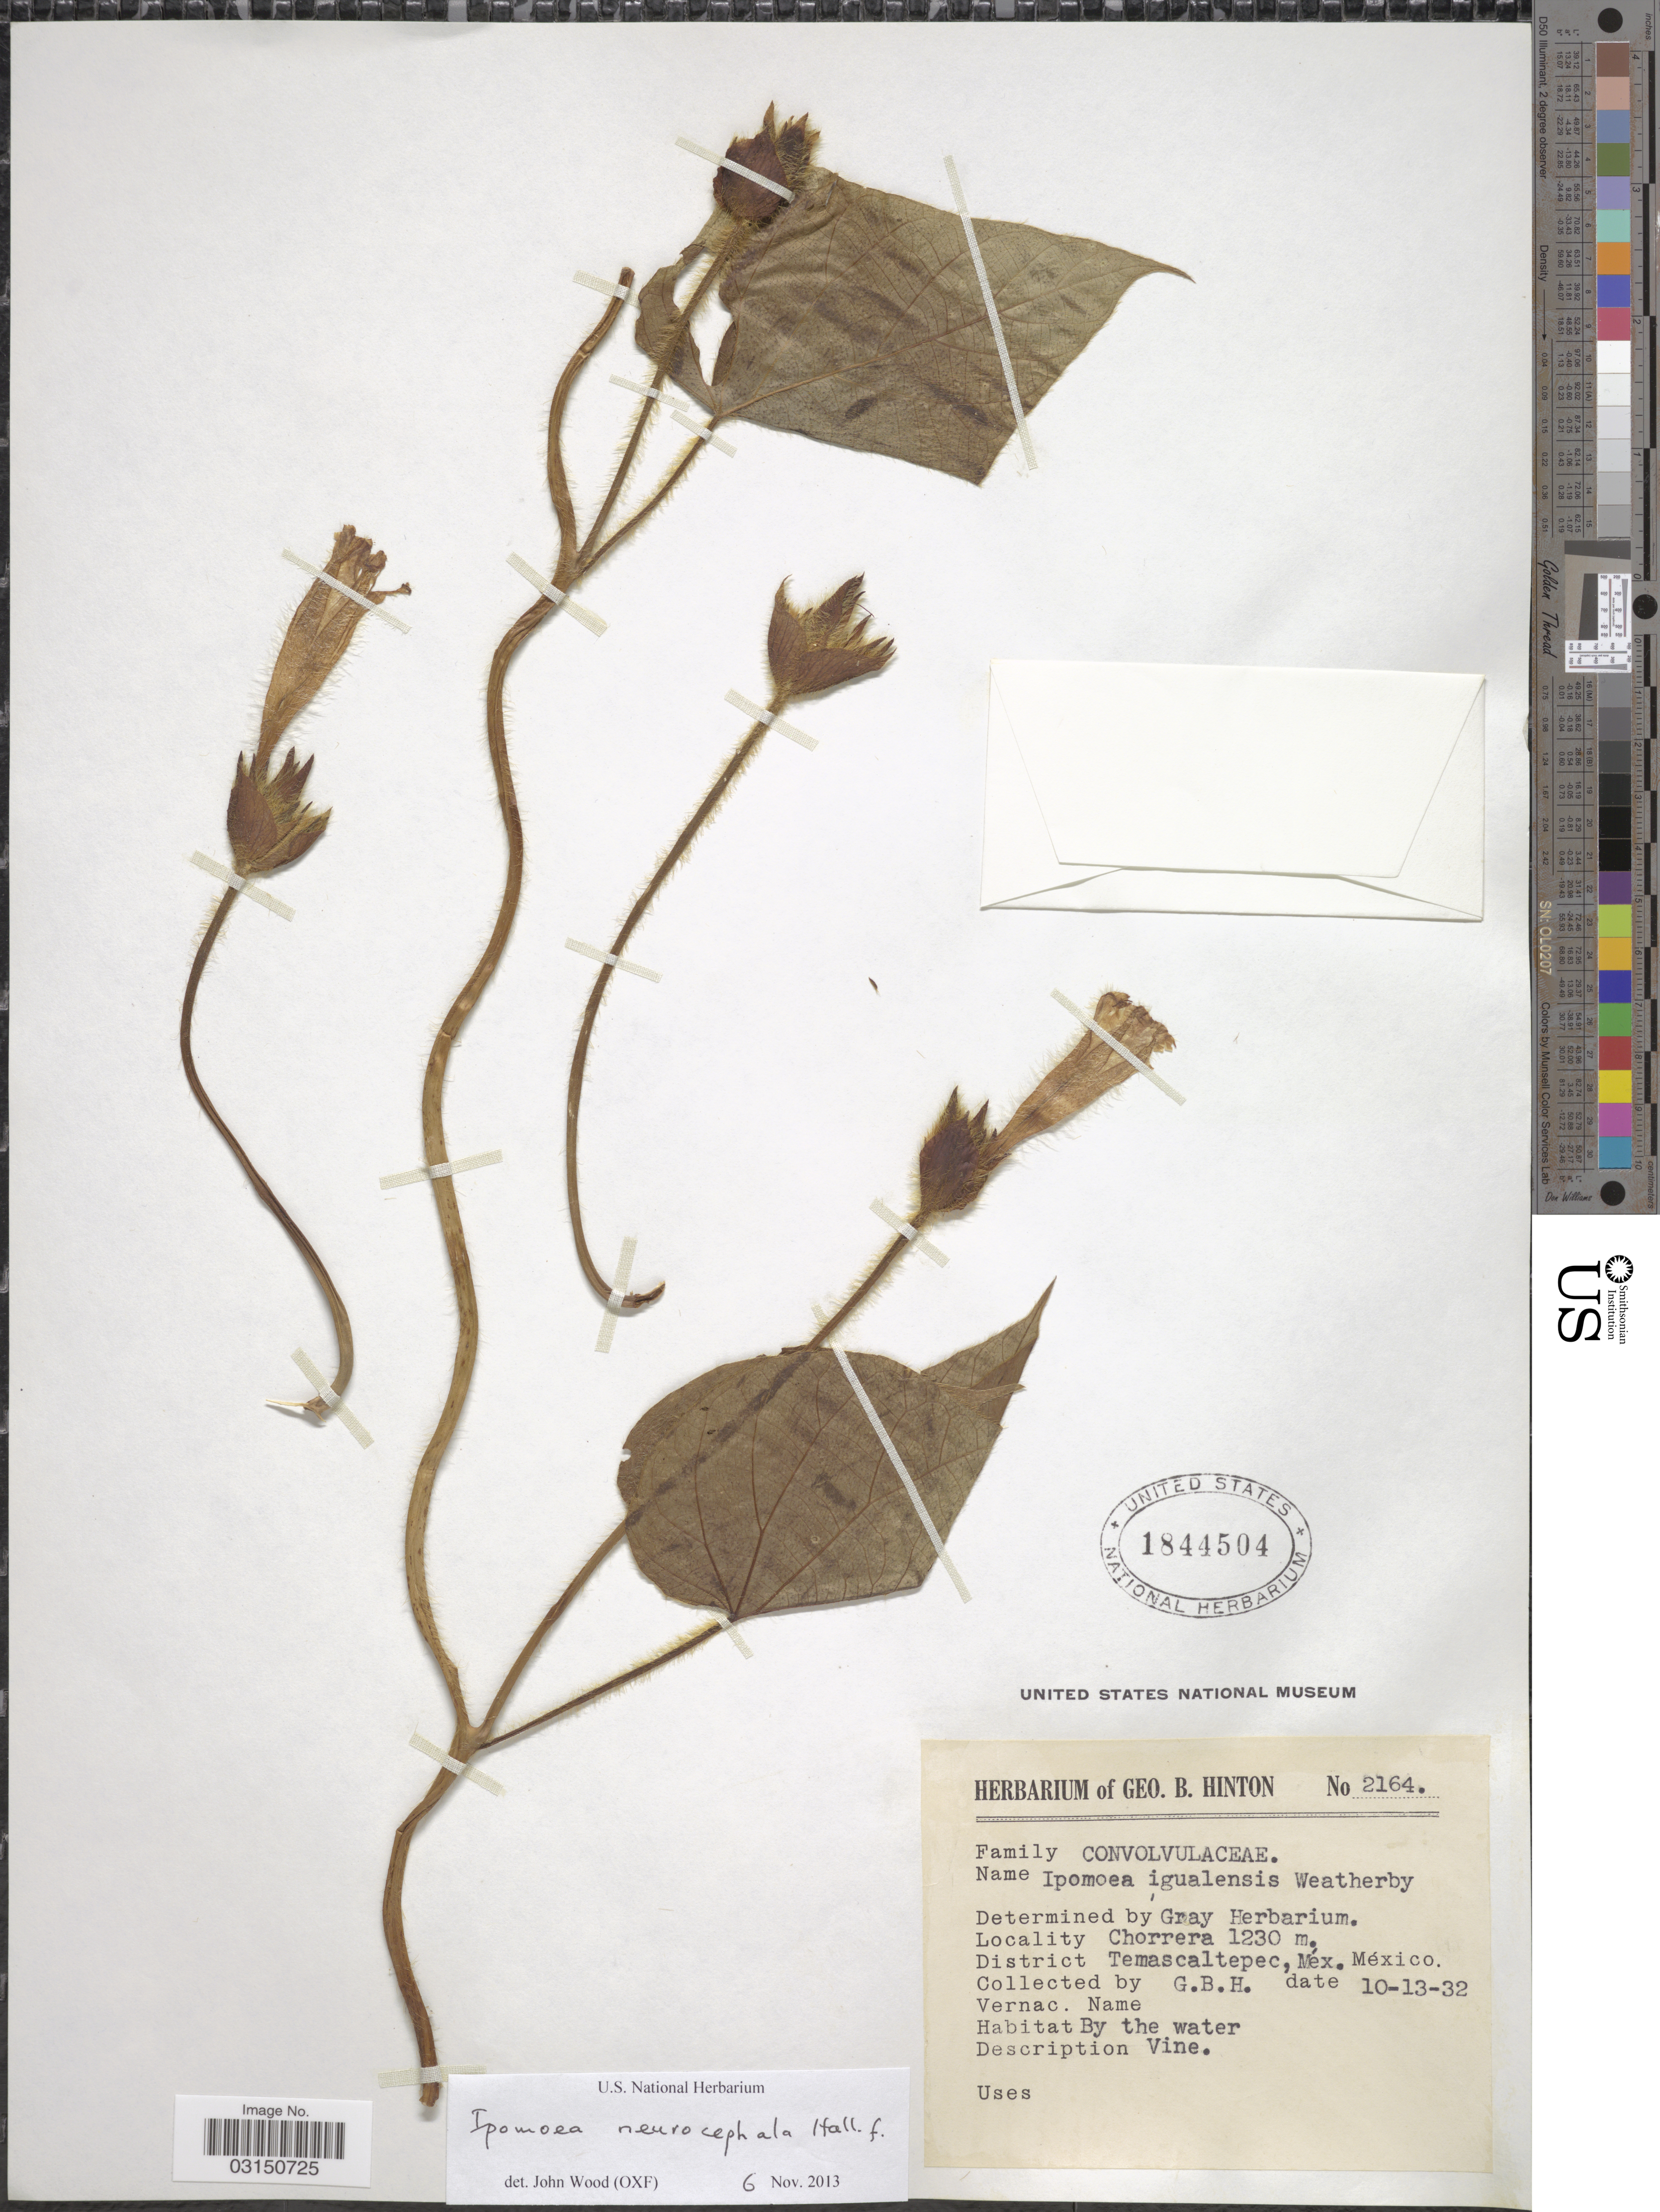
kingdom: Plantae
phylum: Tracheophyta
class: Magnoliopsida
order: Solanales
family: Convolvulaceae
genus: Ipomoea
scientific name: Ipomoea neurocephala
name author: Hallier f.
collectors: G. B. Hinton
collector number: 2164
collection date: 1932-10-13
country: Mexico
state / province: México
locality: Chorrera. District Temascaltepec.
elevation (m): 1230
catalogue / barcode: US 1844504